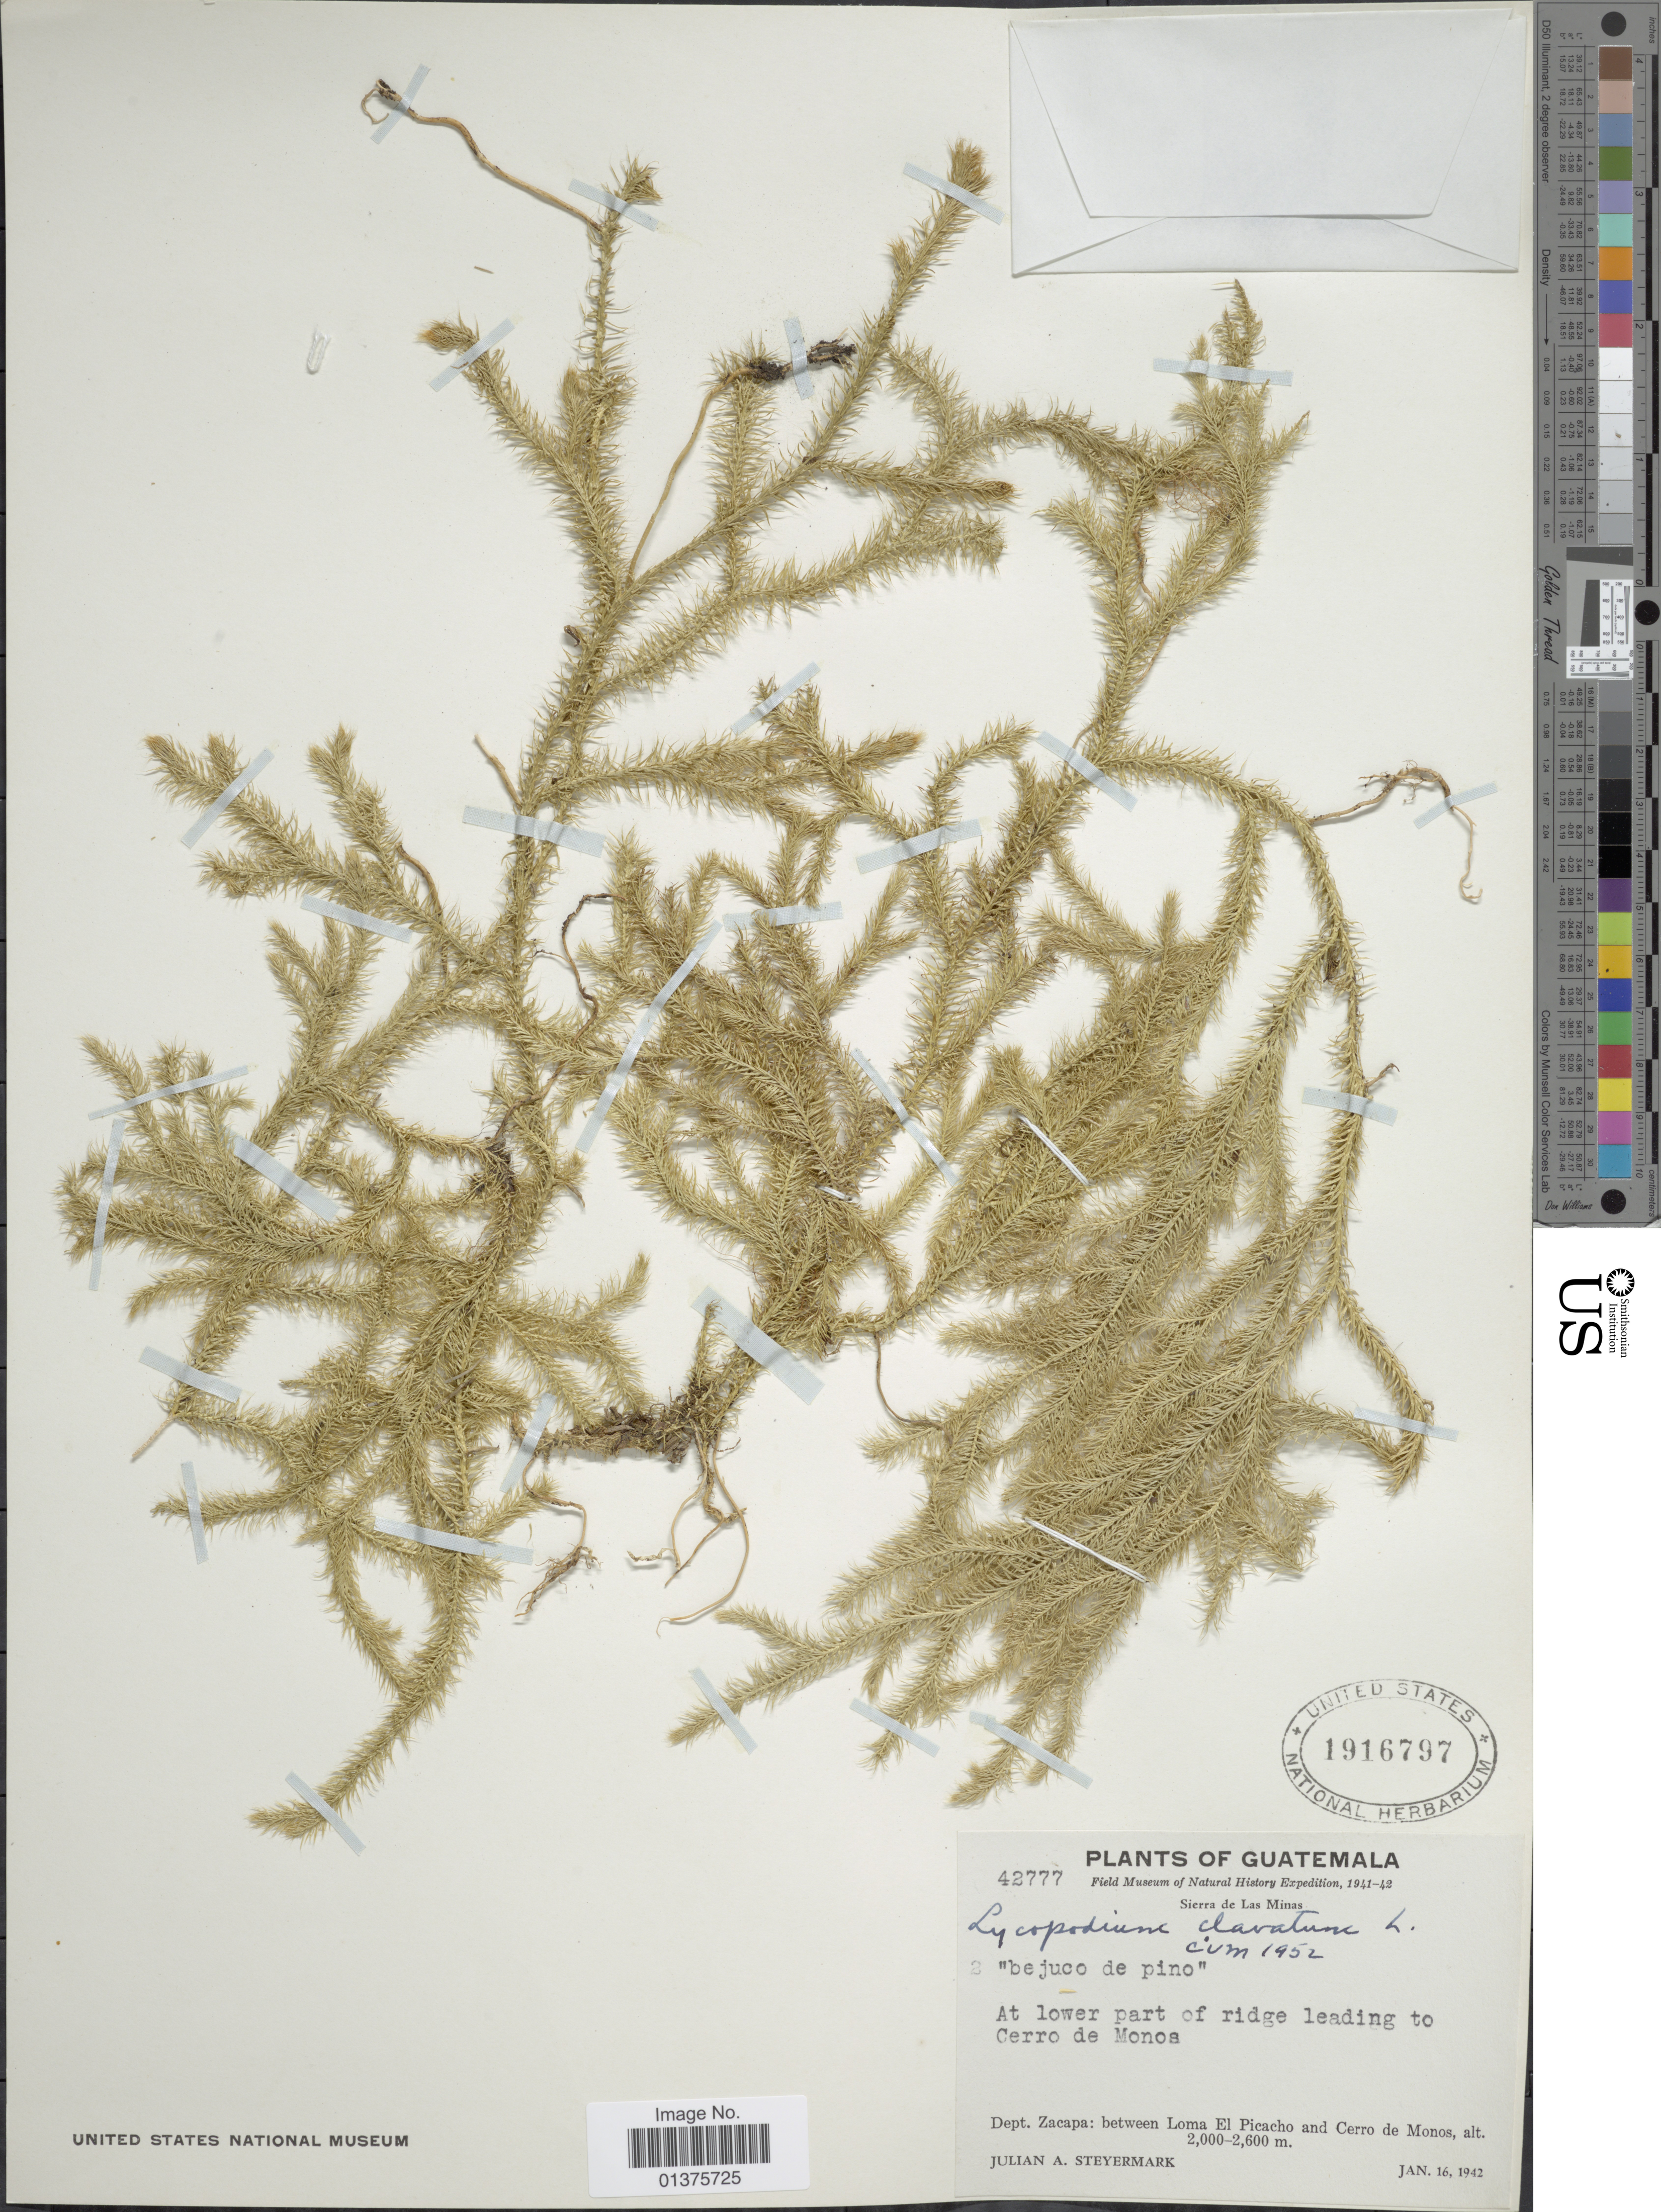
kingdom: Plantae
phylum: Tracheophyta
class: Lycopodiopsida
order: Lycopodiales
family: Lycopodiaceae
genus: Lycopodium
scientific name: Lycopodium clavatum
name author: L.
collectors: J. Steyermark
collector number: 42777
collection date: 1942-01-16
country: Guatemala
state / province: Zacapa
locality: Sierra Las Minas, At lower part of ridge leading to Cerro de Monoa, Dept. Zacapa: between Loma El Picacho and Cerro de Monos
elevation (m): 2000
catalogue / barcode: US 1916797